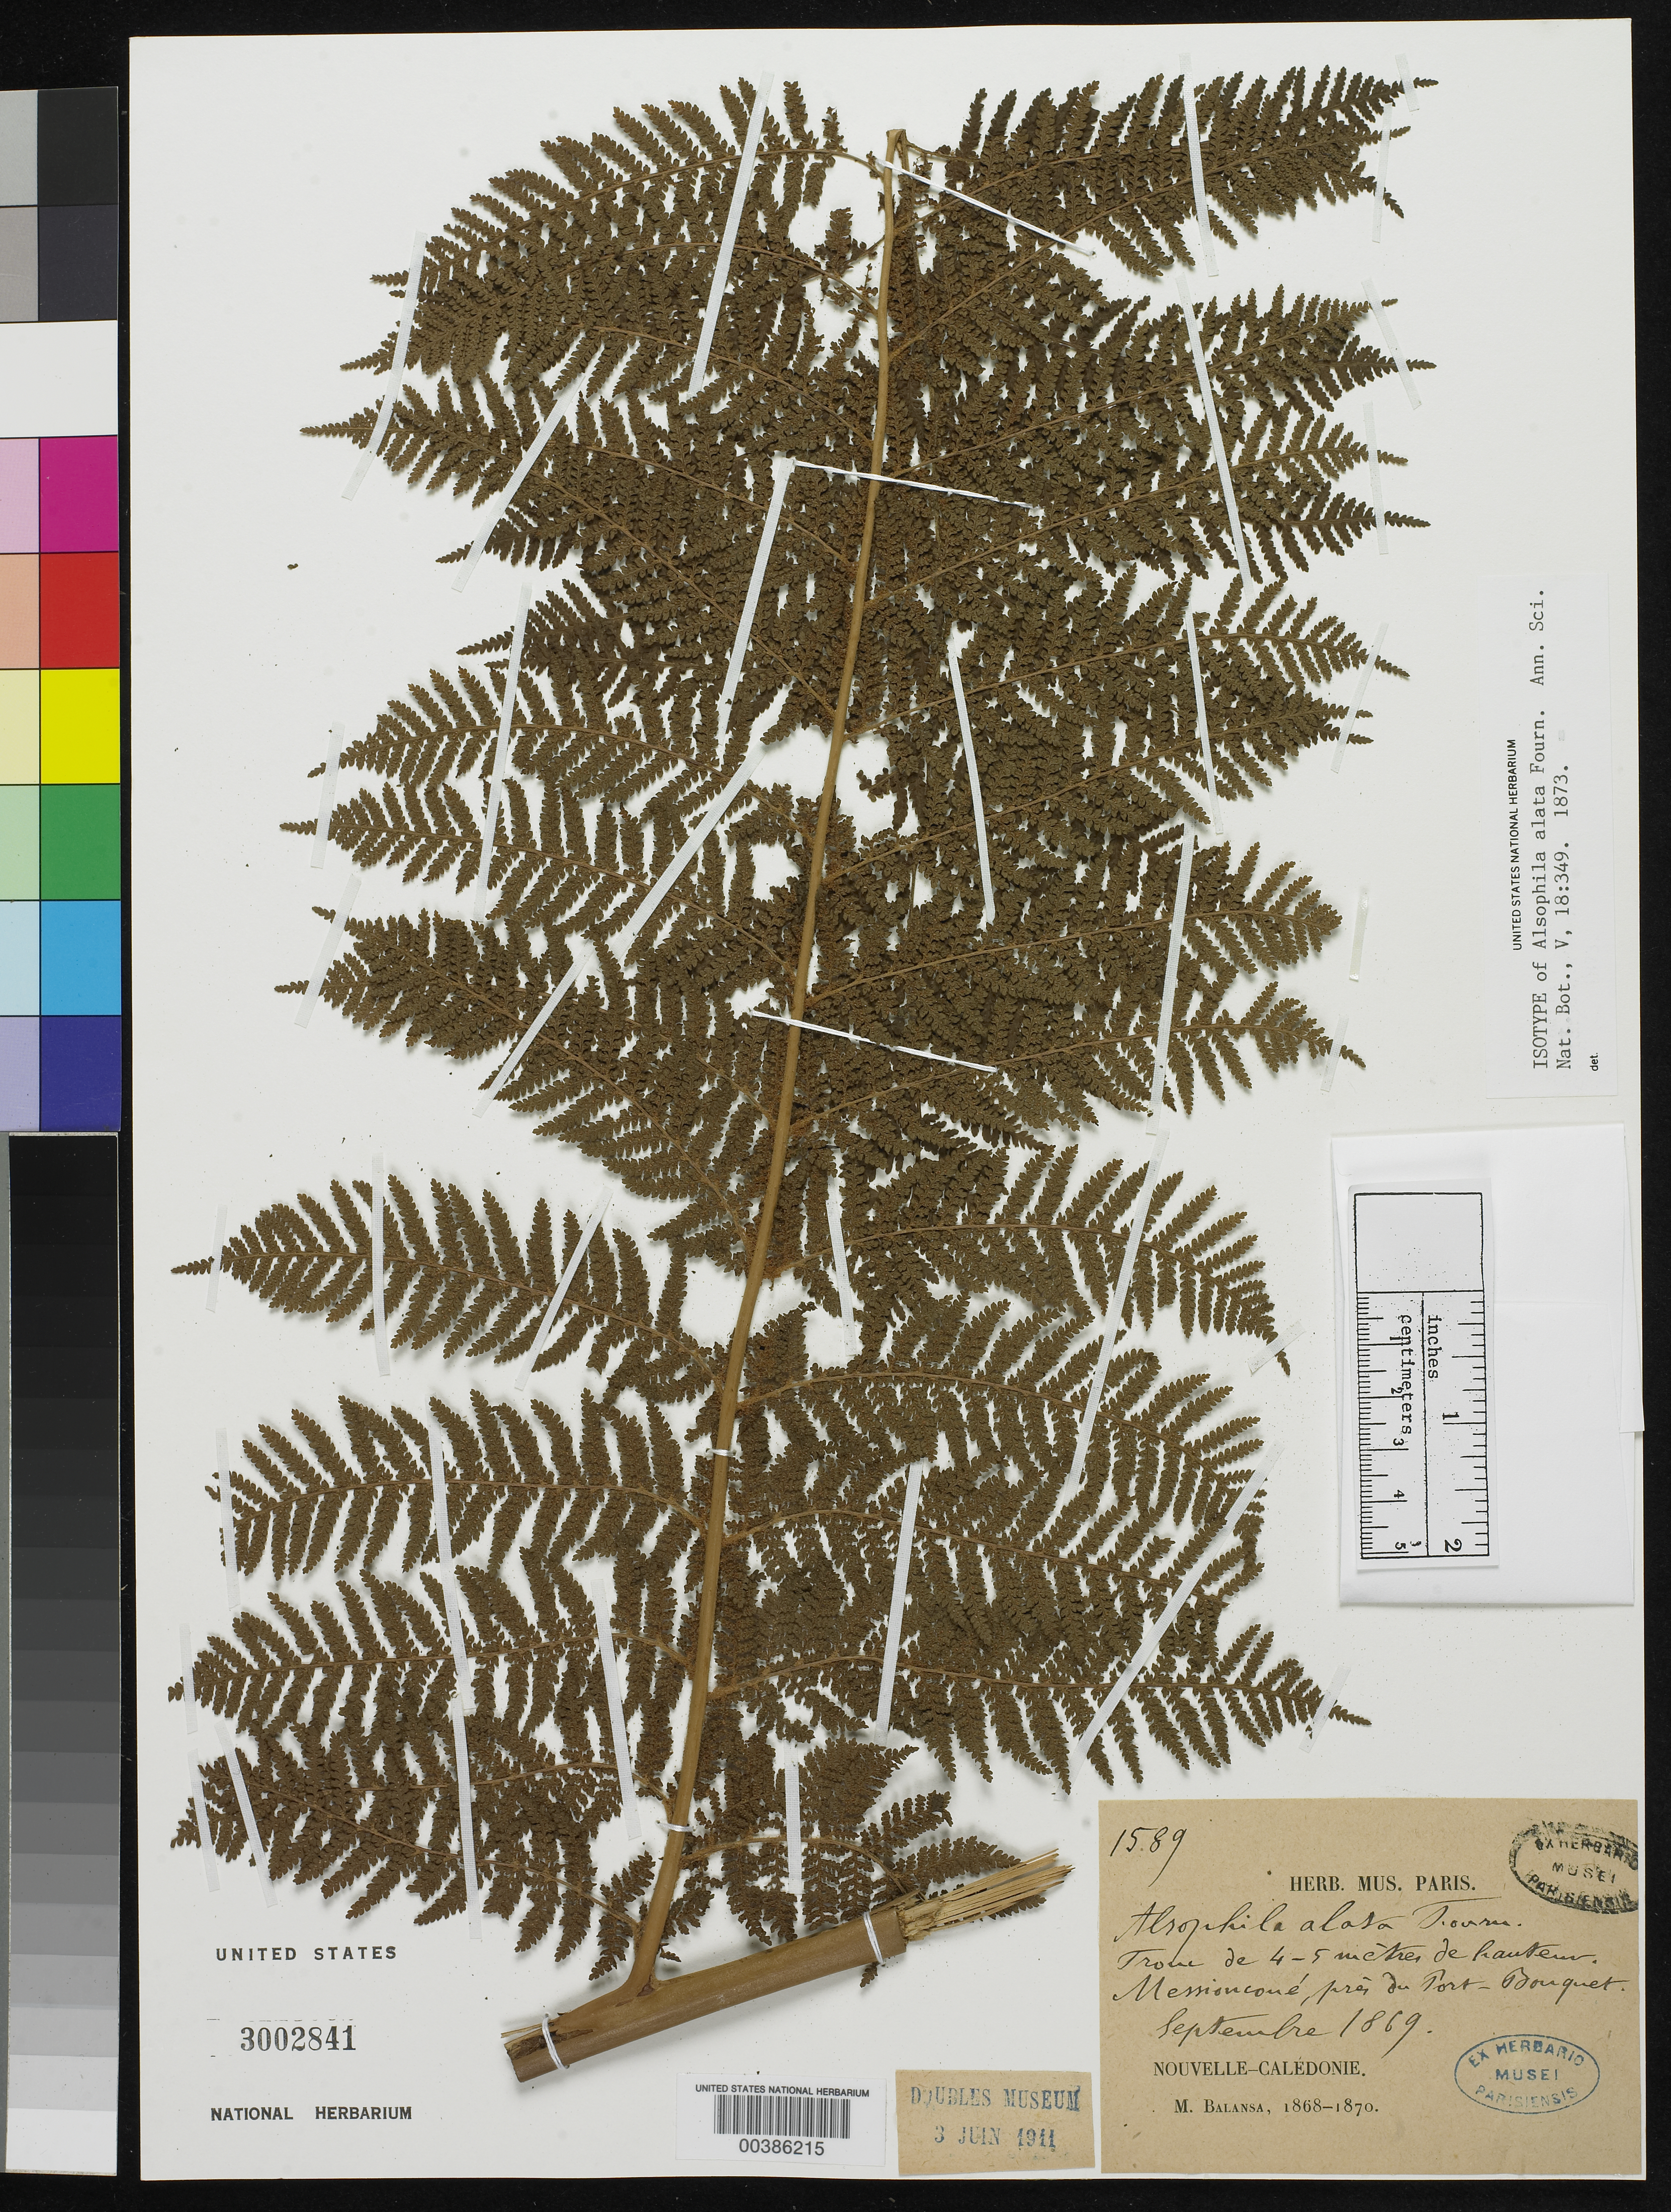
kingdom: Plantae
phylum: Tracheophyta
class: Polypodiopsida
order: Cyatheales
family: Cyatheaceae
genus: Alsophila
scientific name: Alsophila alata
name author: E. Fourn.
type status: Isotype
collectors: B. Balansa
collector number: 1589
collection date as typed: Sep 1869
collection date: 1869-09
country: New Caledonia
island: New Caledonia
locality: Menioncone, near Port Bouquet Bay.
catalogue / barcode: US 3002841